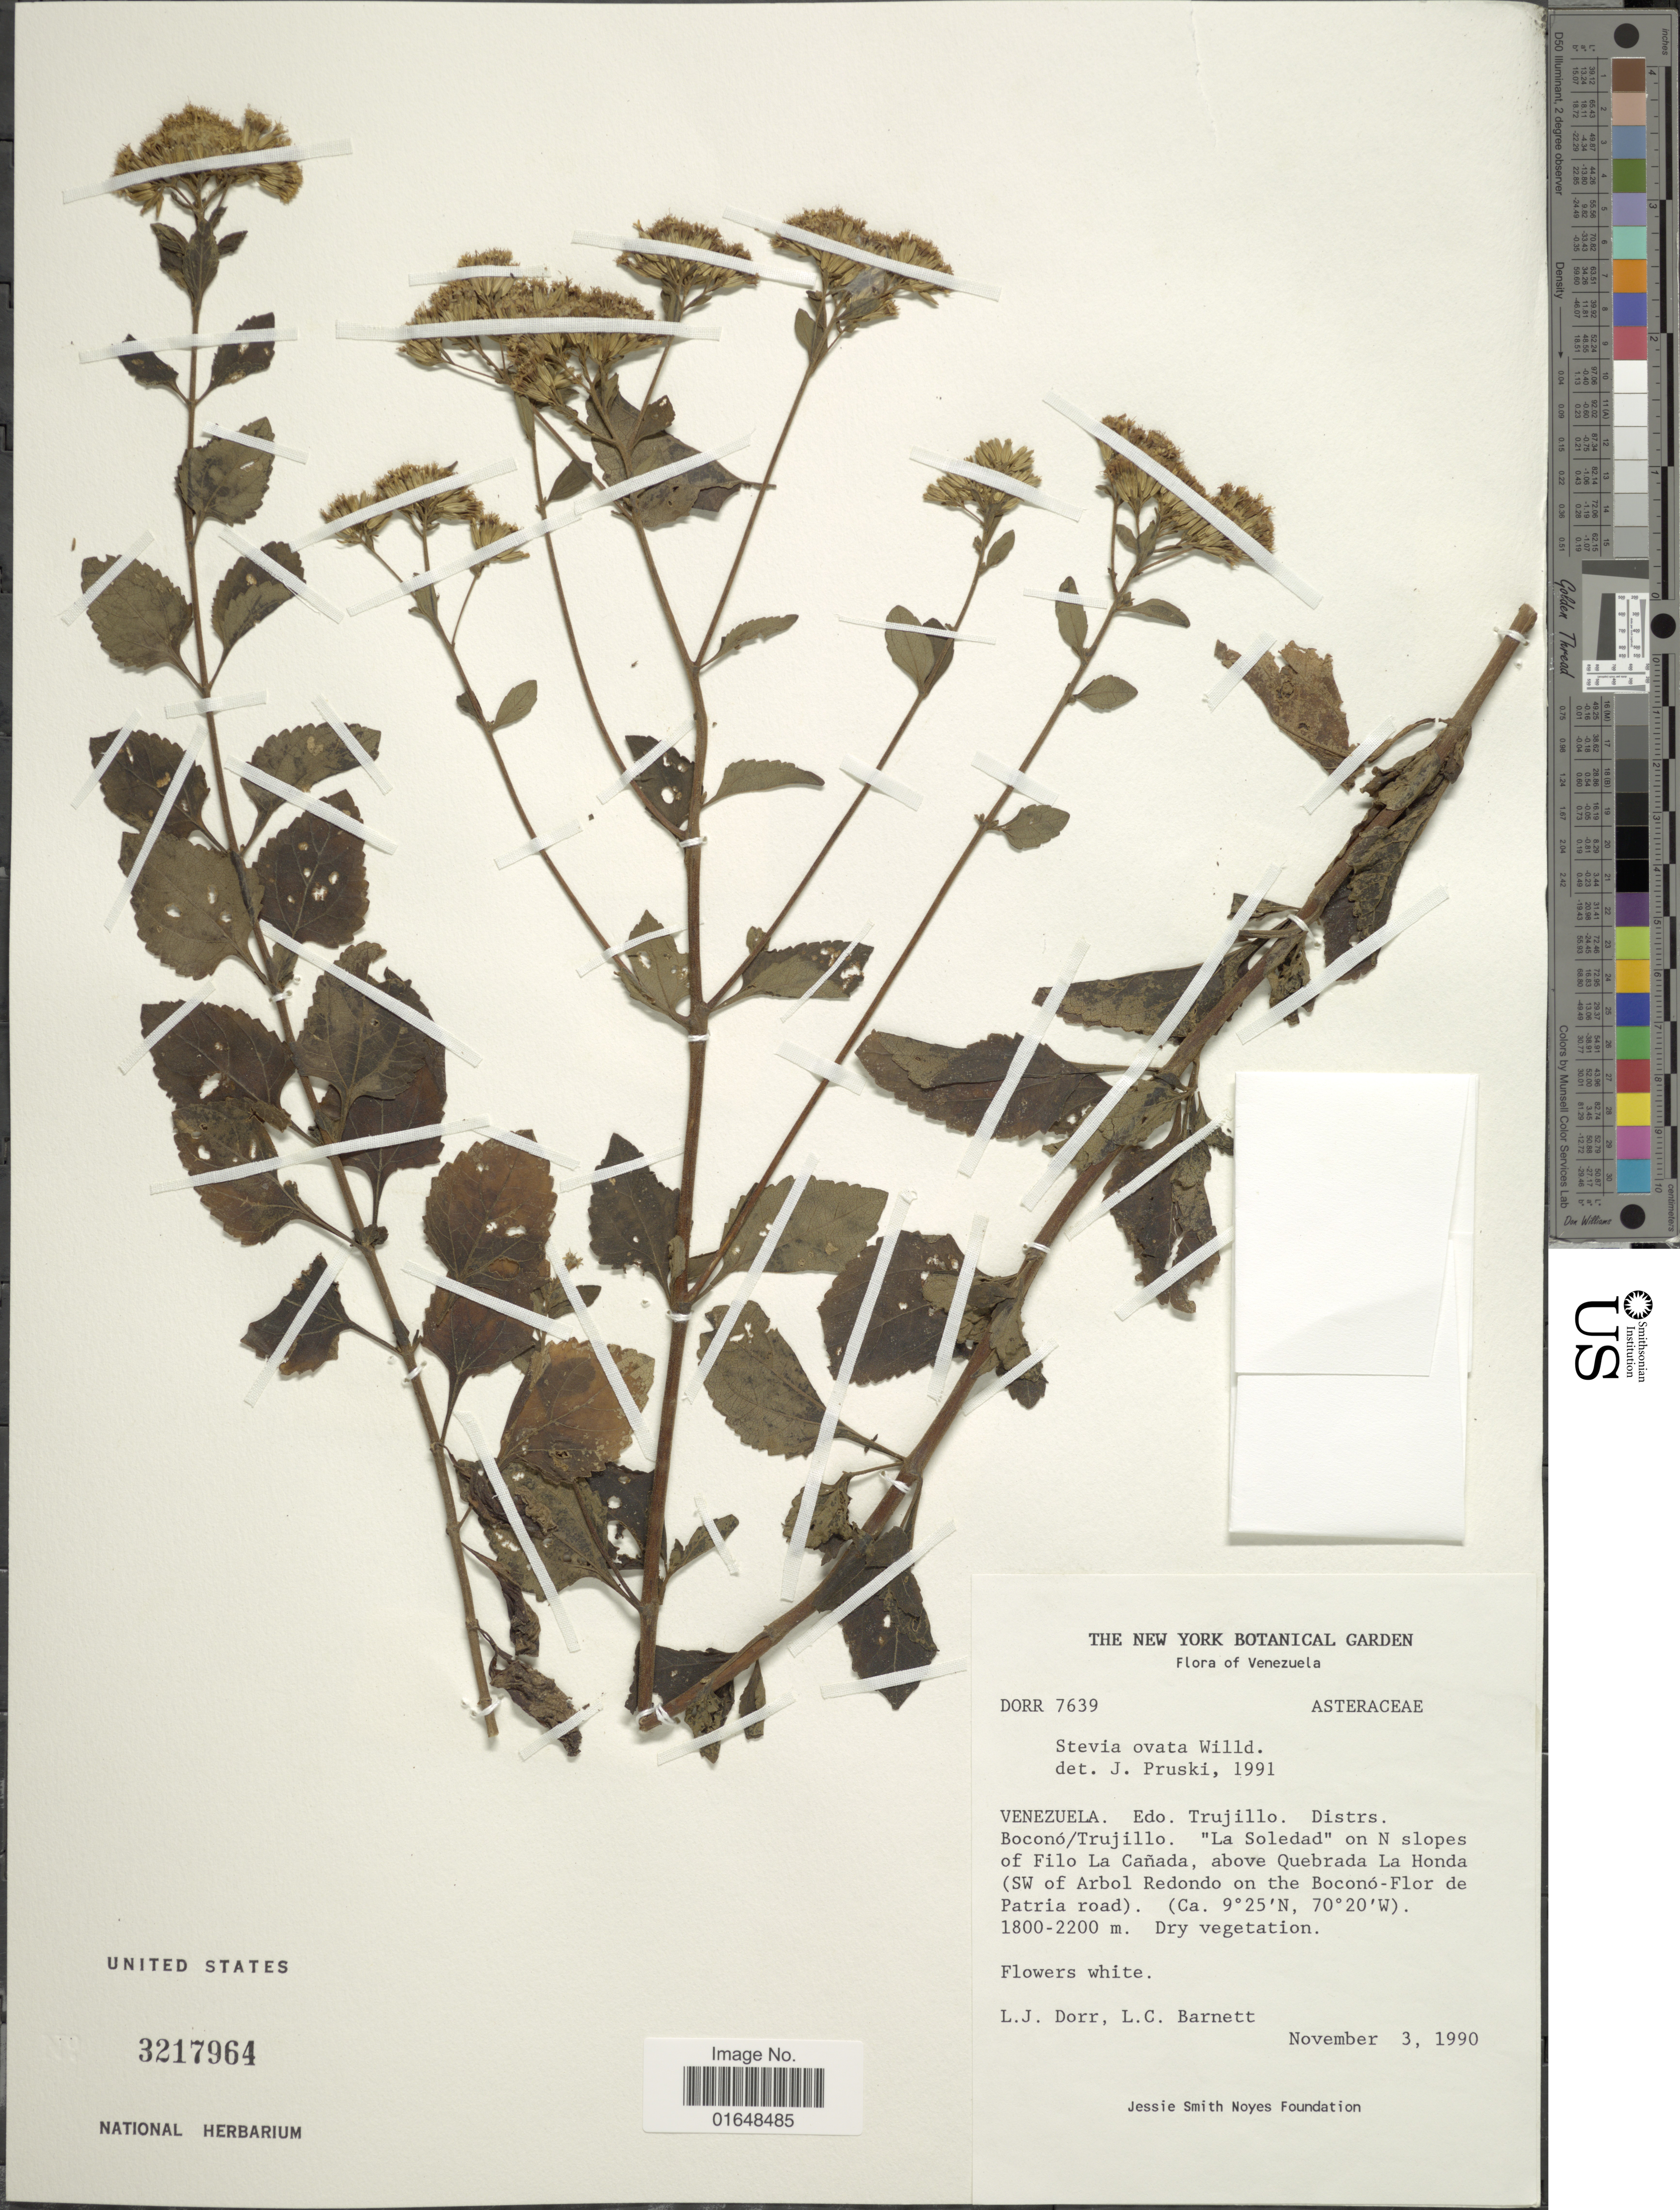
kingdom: Plantae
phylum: Tracheophyta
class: Magnoliopsida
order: Asterales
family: Asteraceae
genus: Stevia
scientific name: Stevia ovata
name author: Willd.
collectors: L. J. Dorr & L. C. Barnett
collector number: DORR 7639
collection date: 1990-11-03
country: Venezuela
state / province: Trujillo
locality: Limites Distr. Boconó y Distr. Trujillo. Quebrada La Honda, SW of Arbol Redondo on the Boconó-Flor de Patria road.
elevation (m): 1800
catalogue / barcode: US 3217964